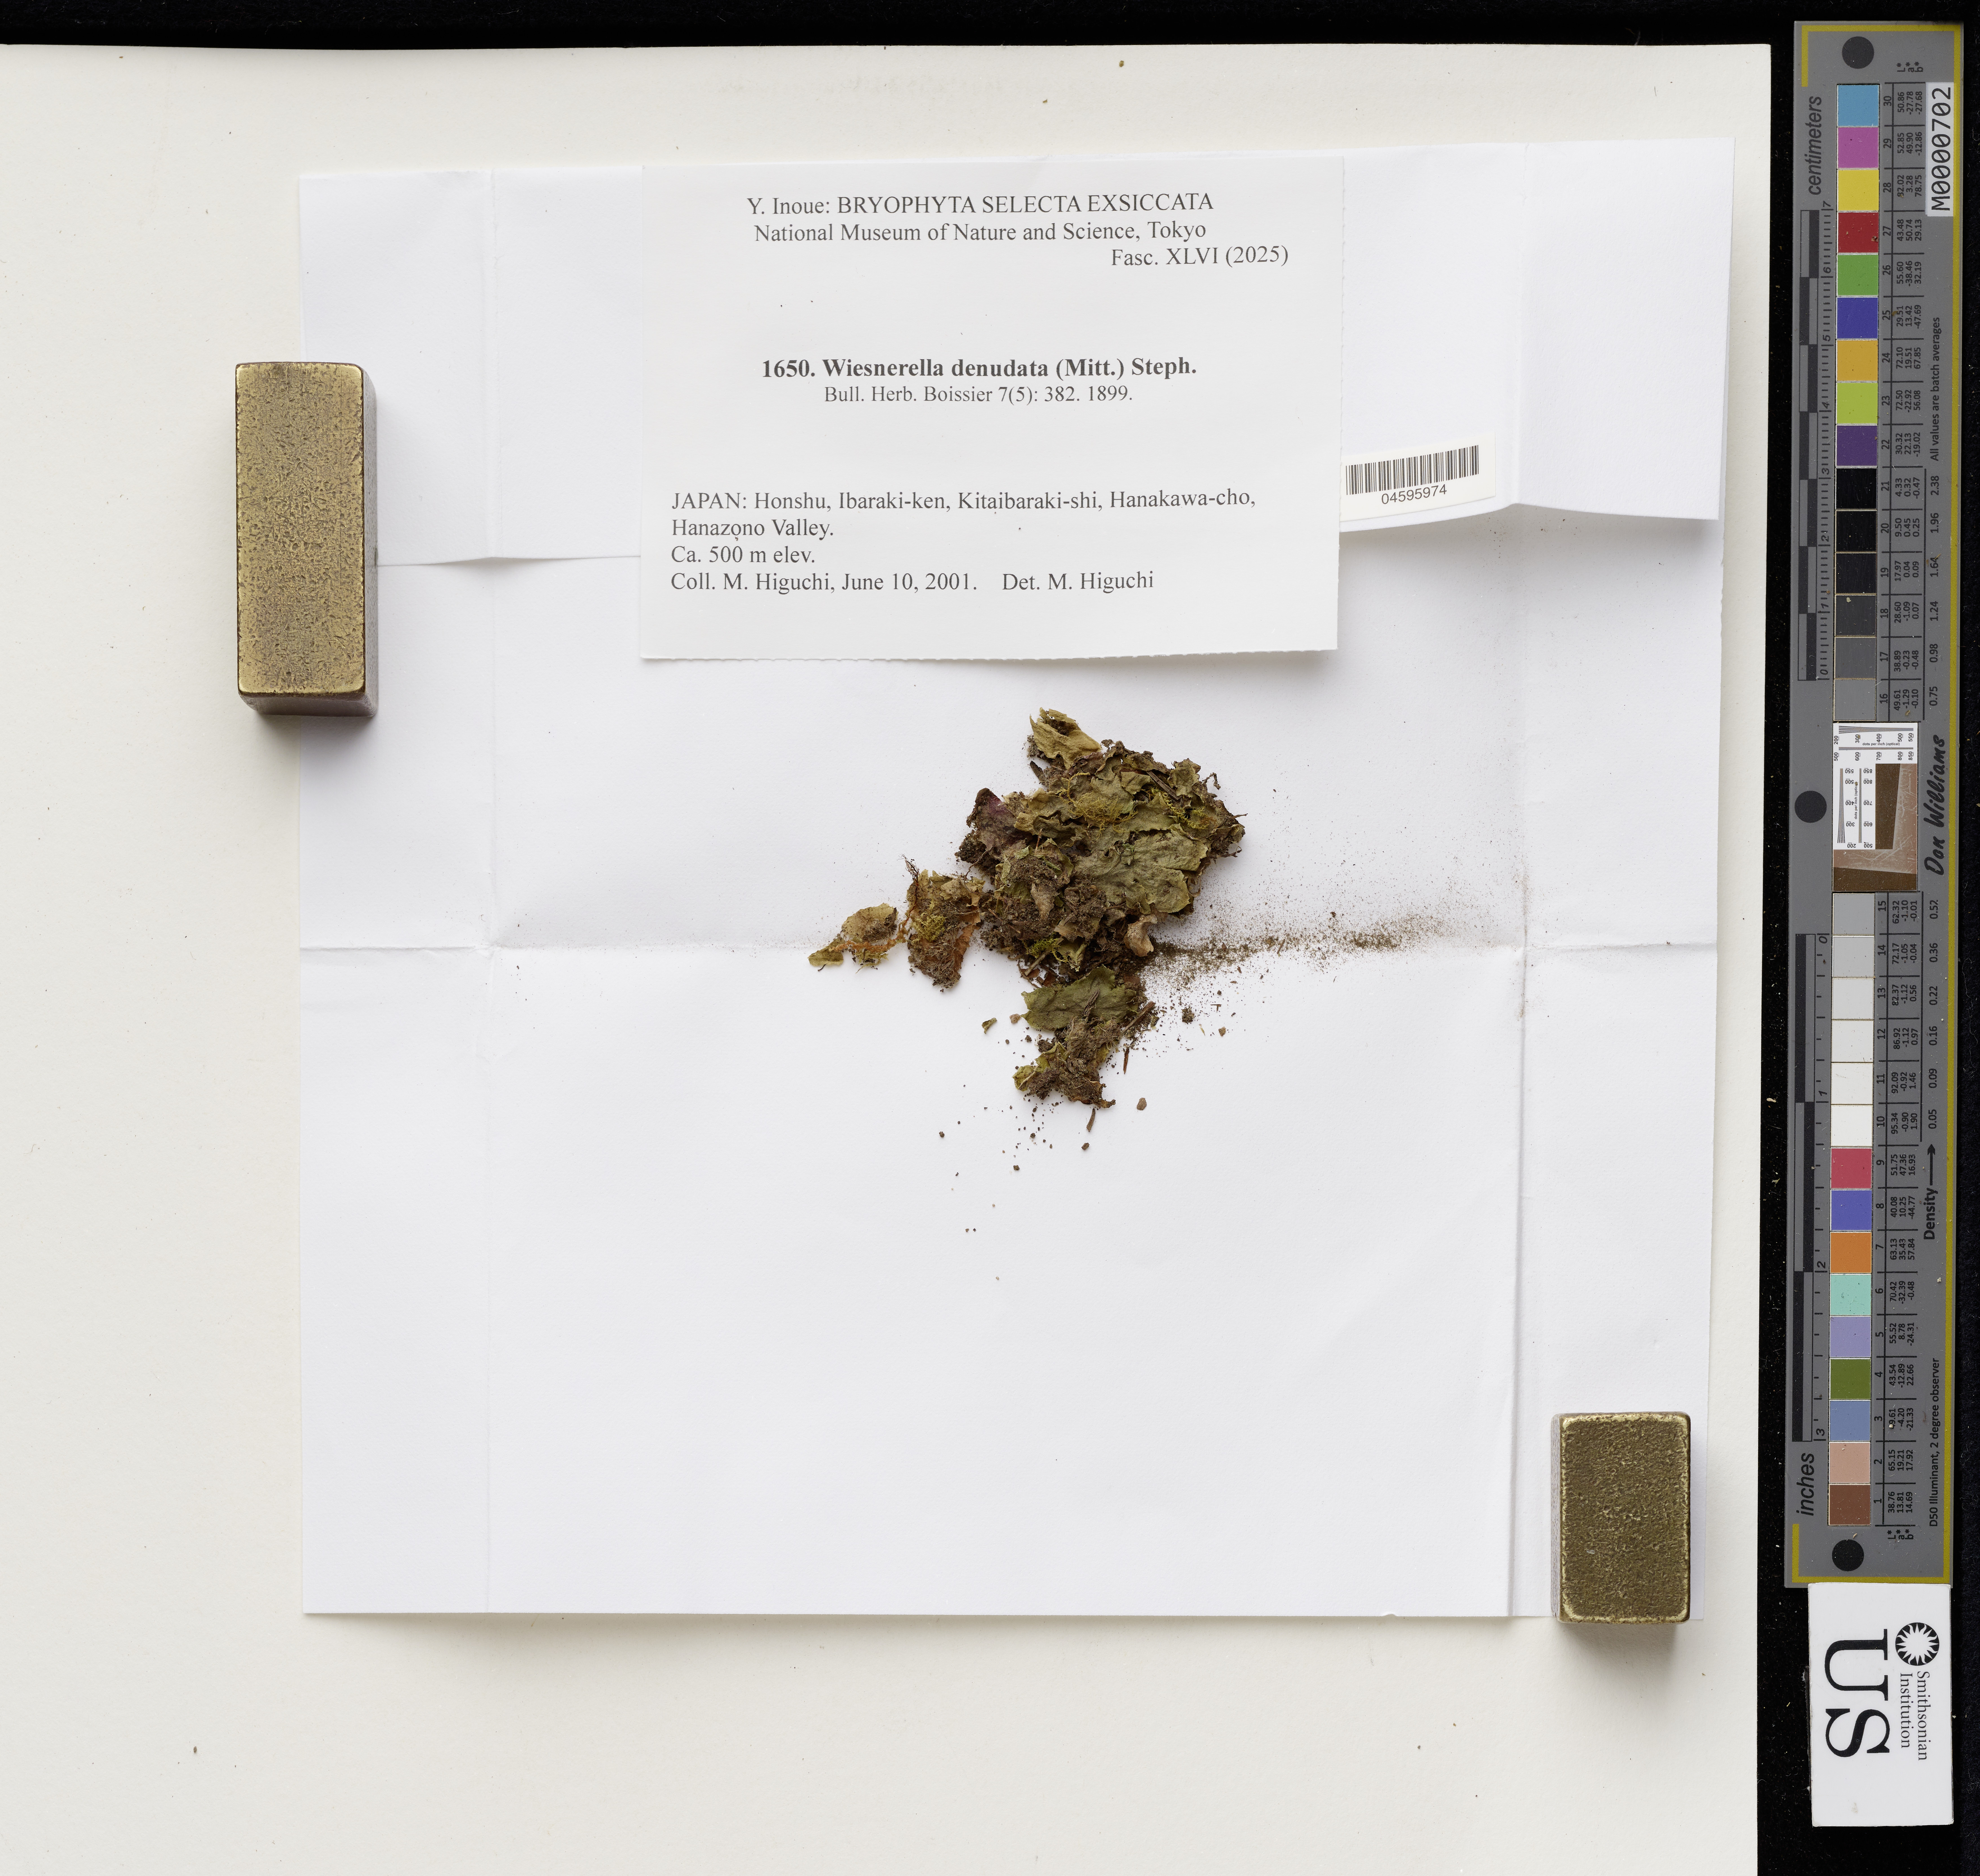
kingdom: Plantae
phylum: Marchantiophyta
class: Marchantiopsida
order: Marchantiales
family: Wiesnerellaceae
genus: Wiesnerella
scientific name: Wiesnerella denudata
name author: (Mitt.) Steph.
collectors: M. Higuchi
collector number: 1650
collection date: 2001-06-10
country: Japan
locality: Honshu, Ibaraki-ken, Kitaibaraki-shi, Hanakawa-cho, Hanazono Valley.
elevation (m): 500